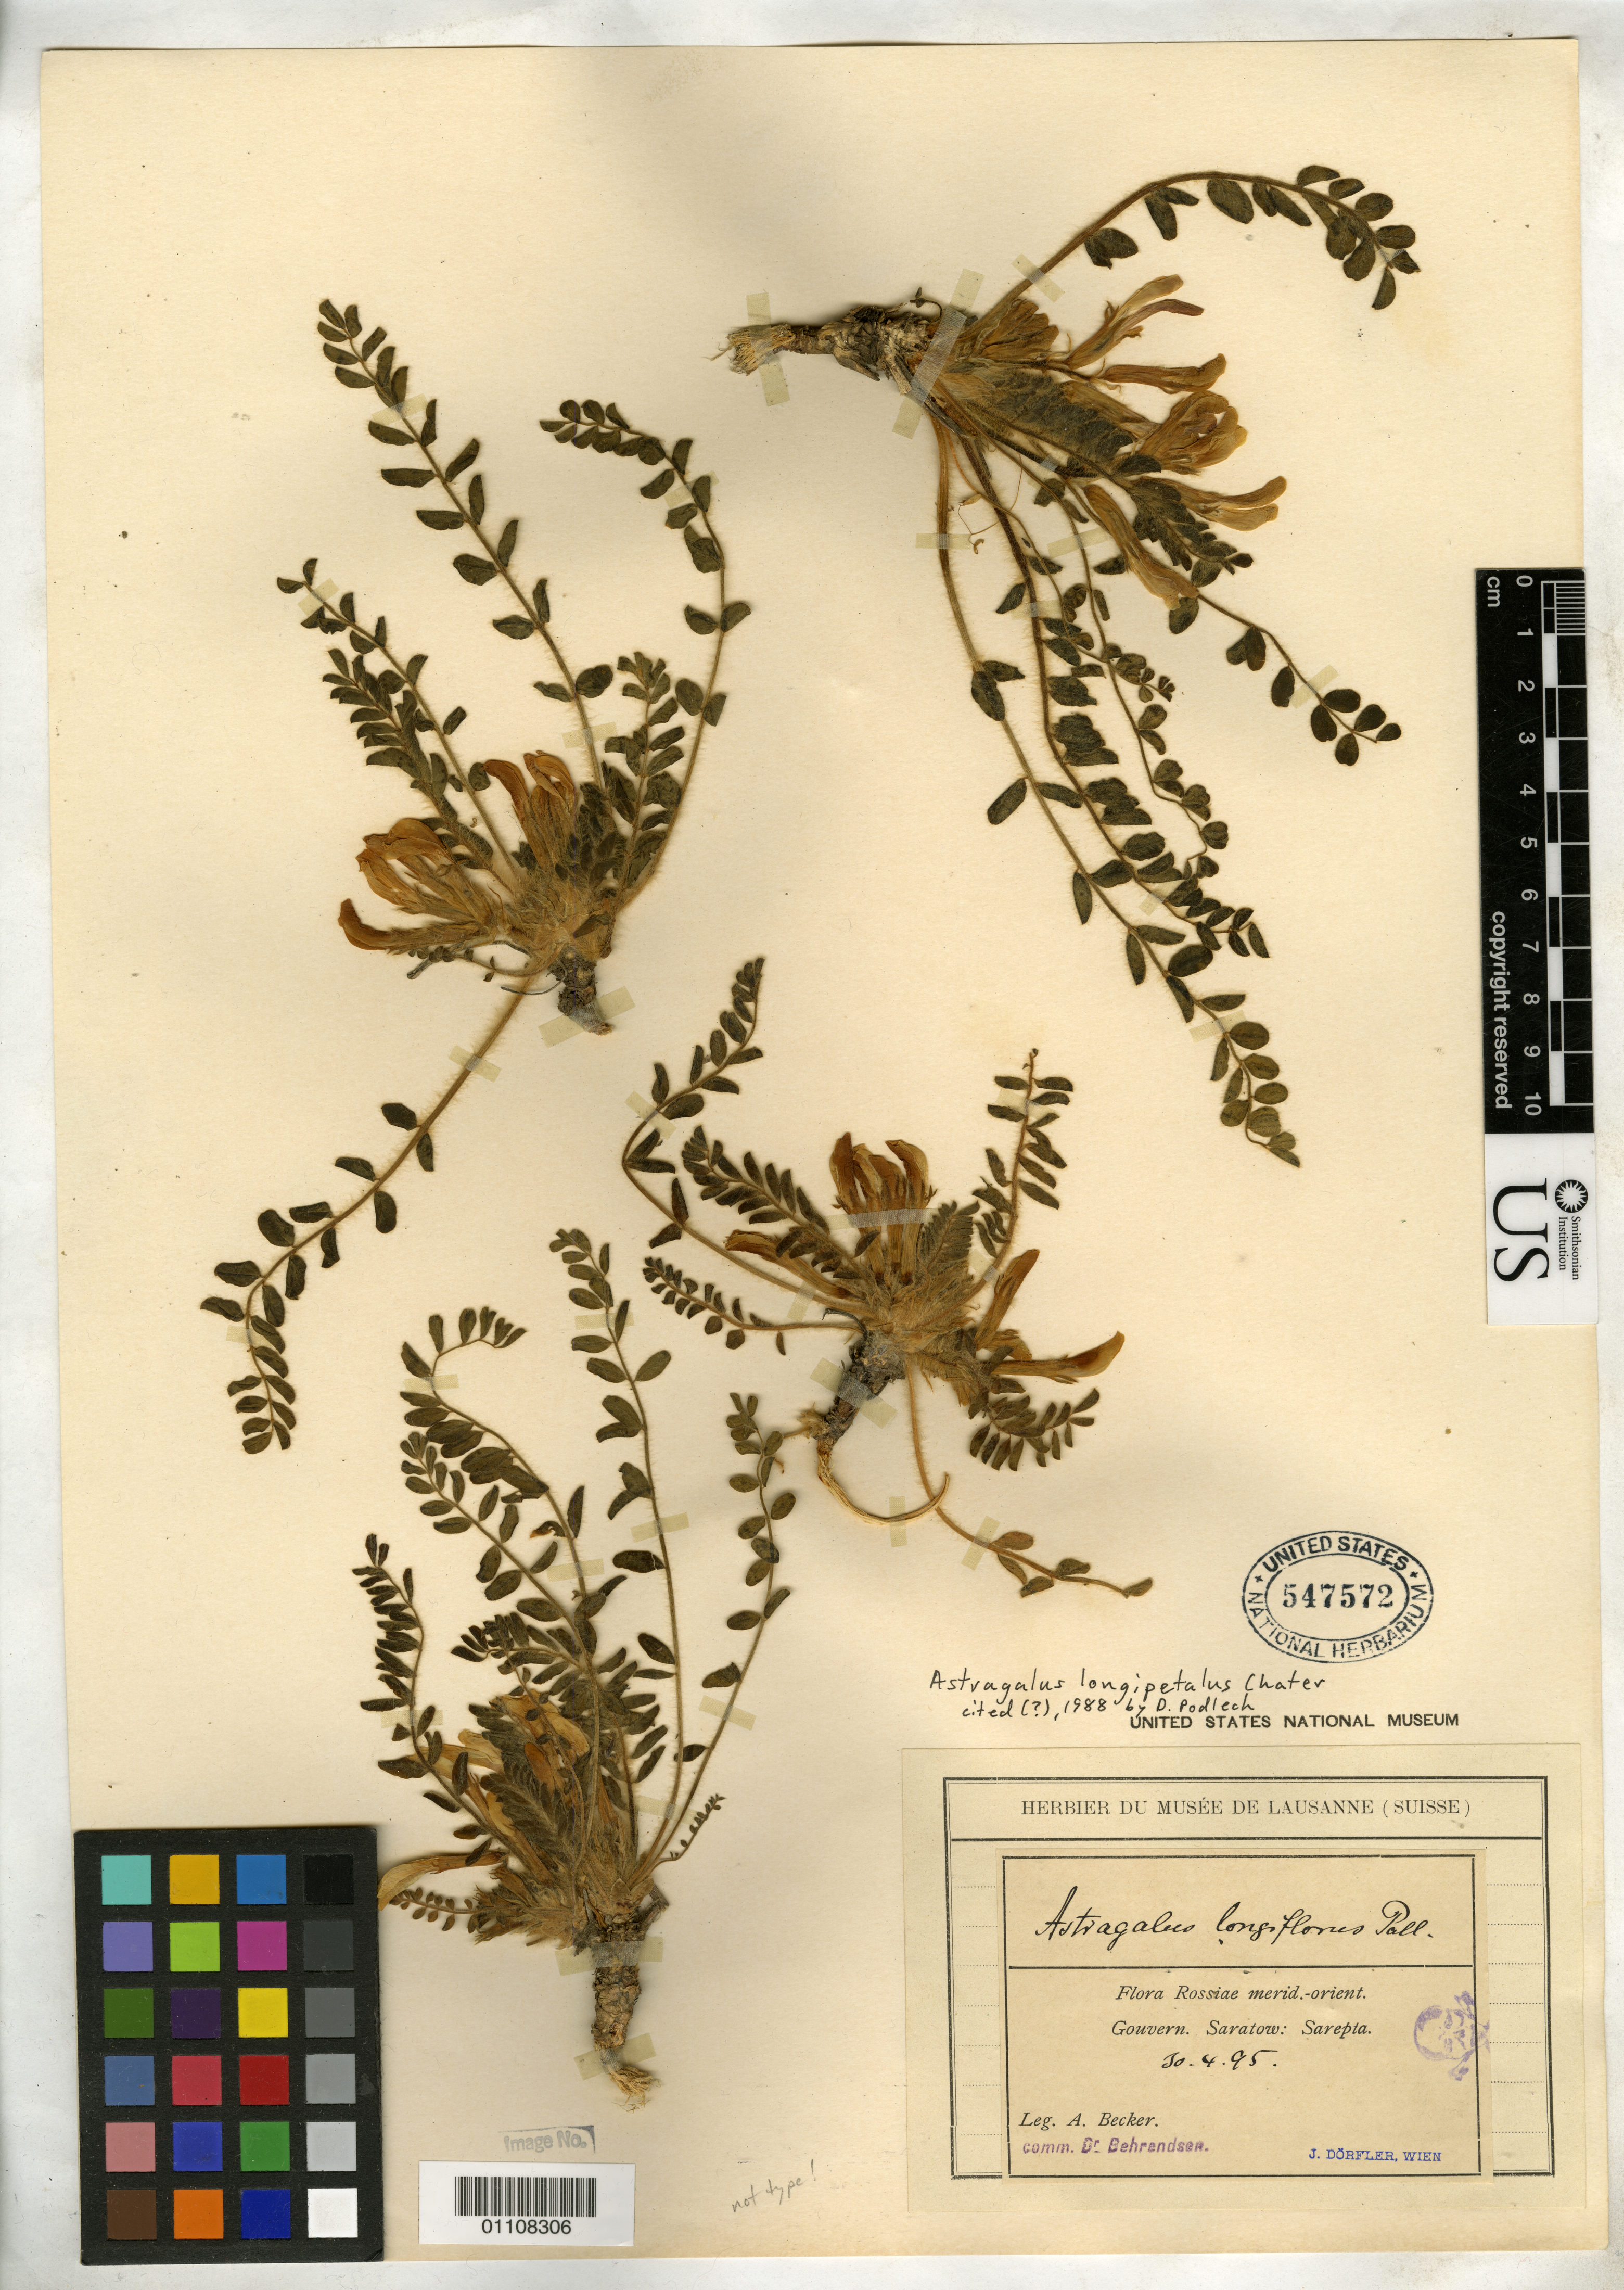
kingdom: Plantae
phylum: Tracheophyta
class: Magnoliopsida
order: Fabales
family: Fabaceae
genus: Astragalus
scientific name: Astragalus longipetalus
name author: Chater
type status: Possible Type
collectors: A. Becker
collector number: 147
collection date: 1895-04-30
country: Russian Federation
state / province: Saratov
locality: Sarepta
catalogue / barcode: US 547575